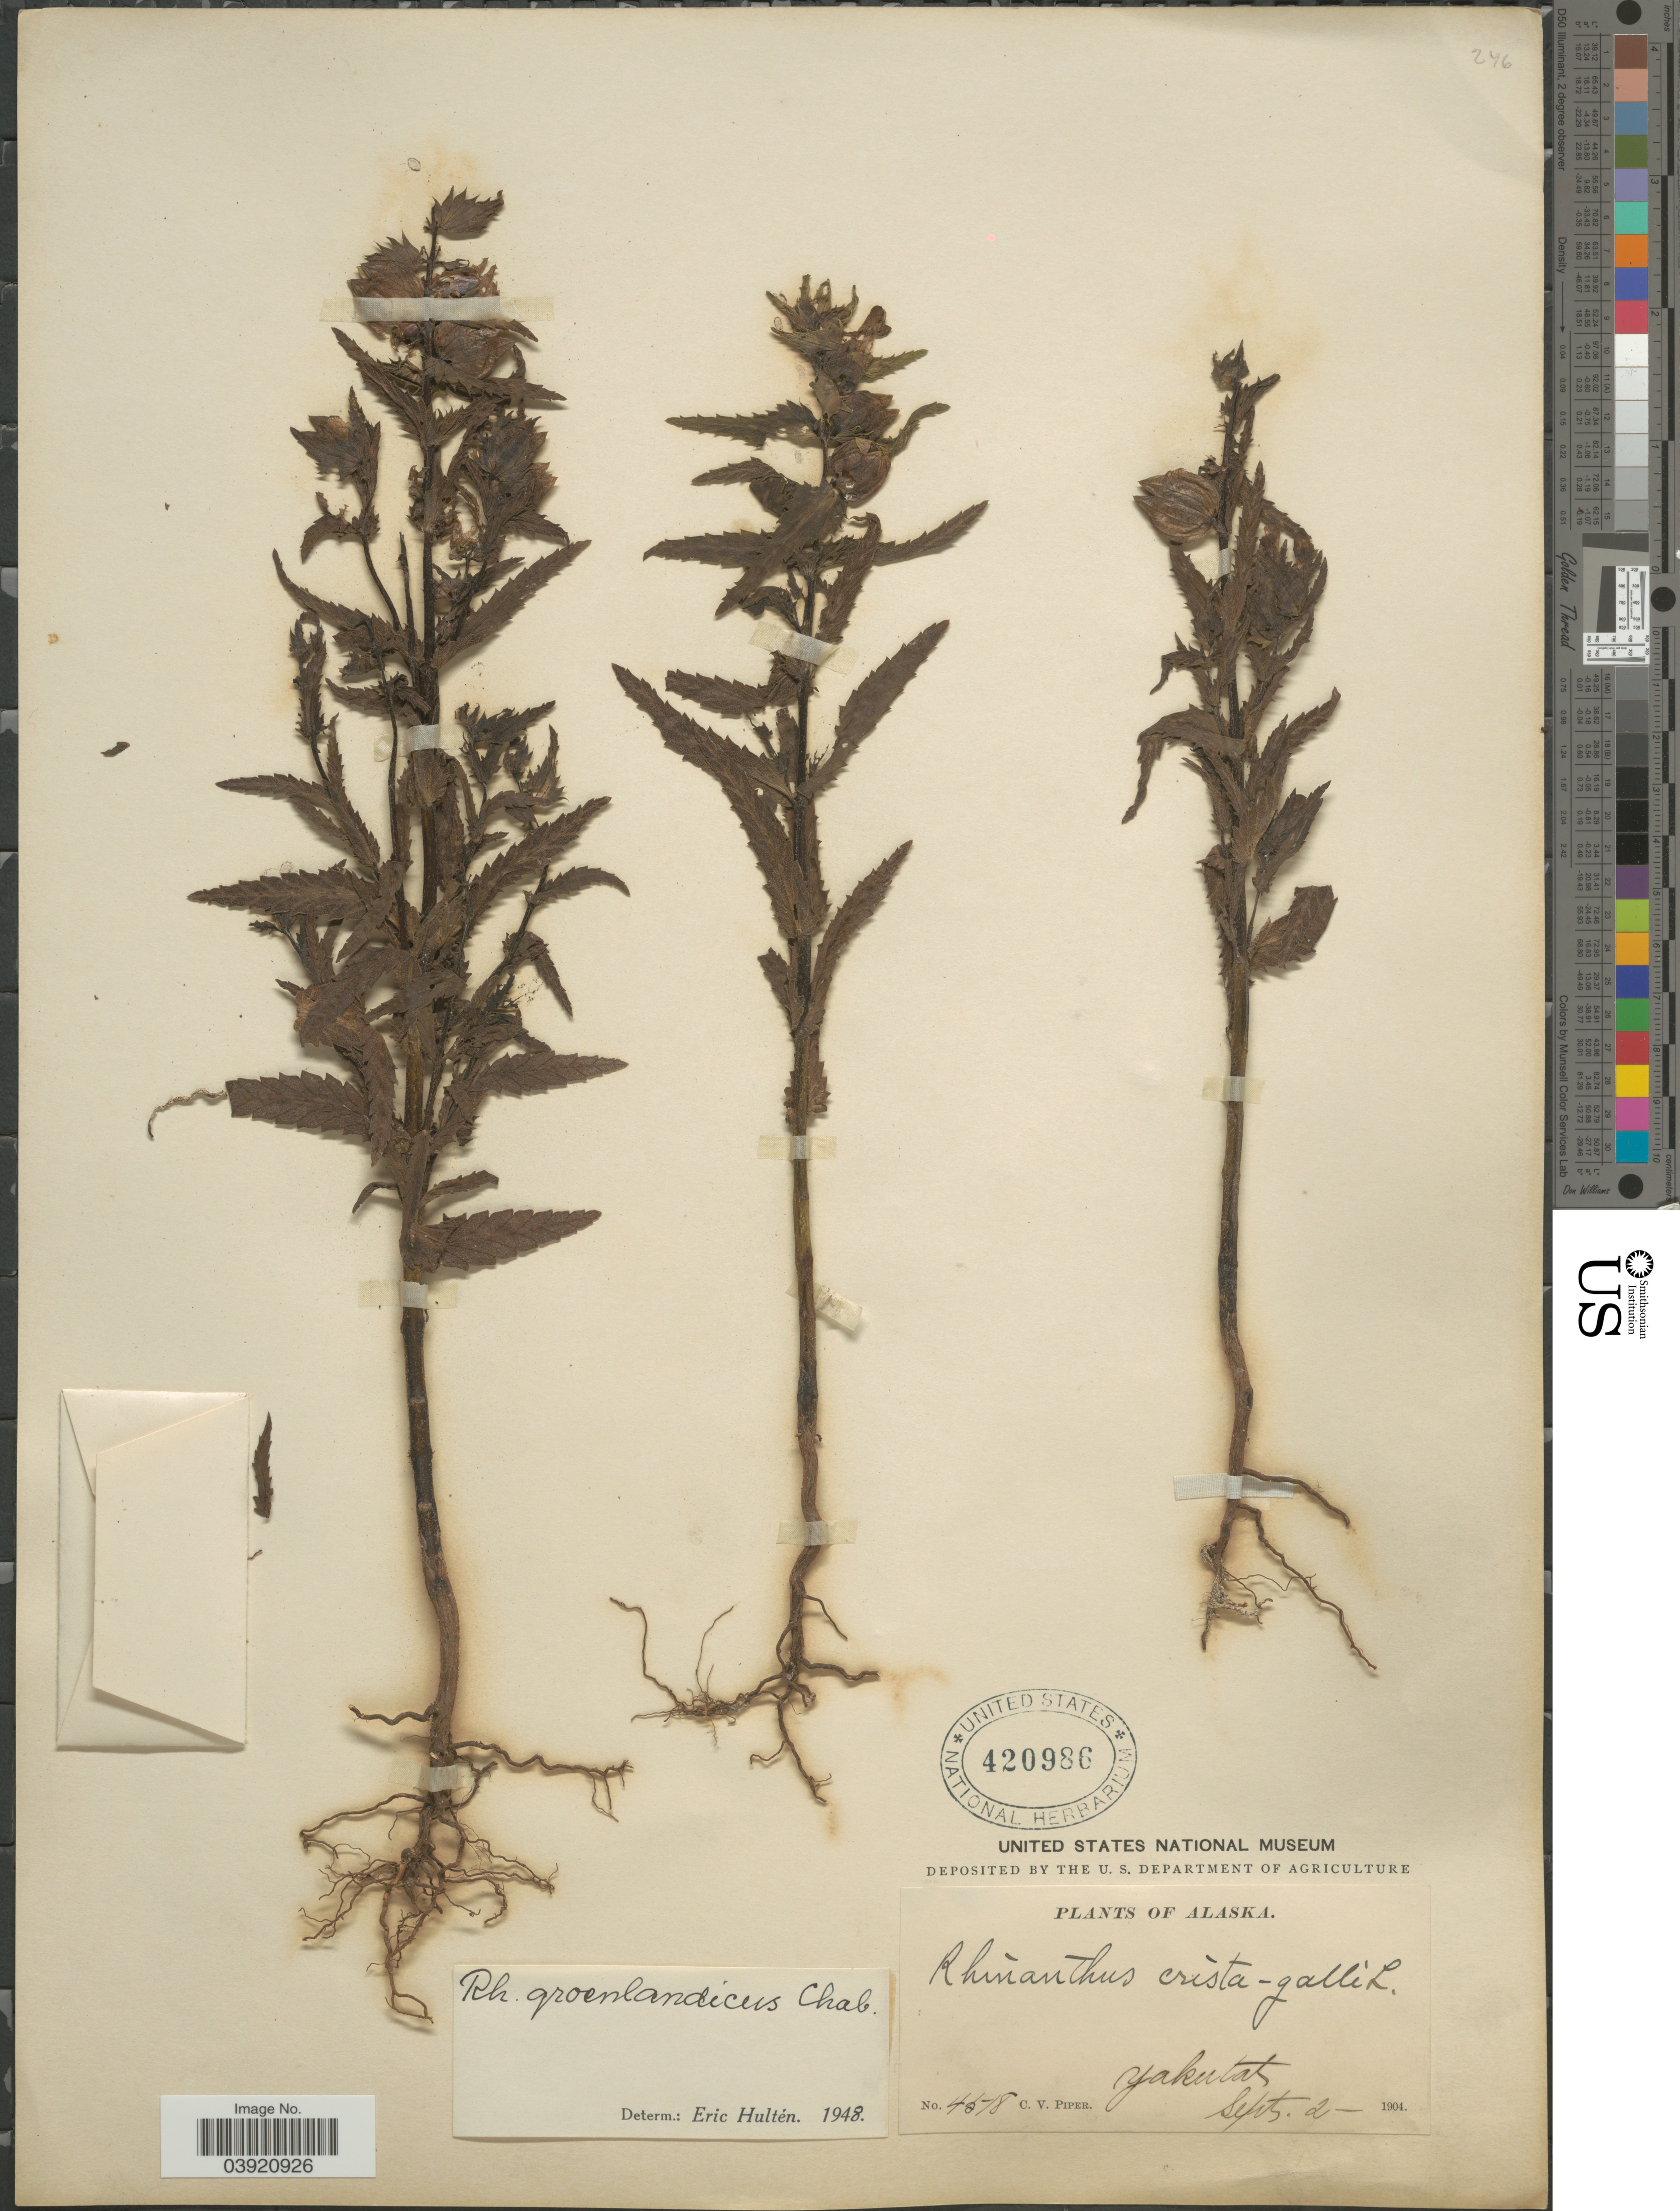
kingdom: Plantae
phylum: Tracheophyta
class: Magnoliopsida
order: Lamiales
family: Orobanchaceae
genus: Rhinanthus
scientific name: Rhinanthus minor subsp. groenlandicus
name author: (Chabert) Neum.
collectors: C. V. Piper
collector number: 4518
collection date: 1904-09-02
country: United States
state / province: Alaska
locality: Yakutat.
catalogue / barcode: US 420986